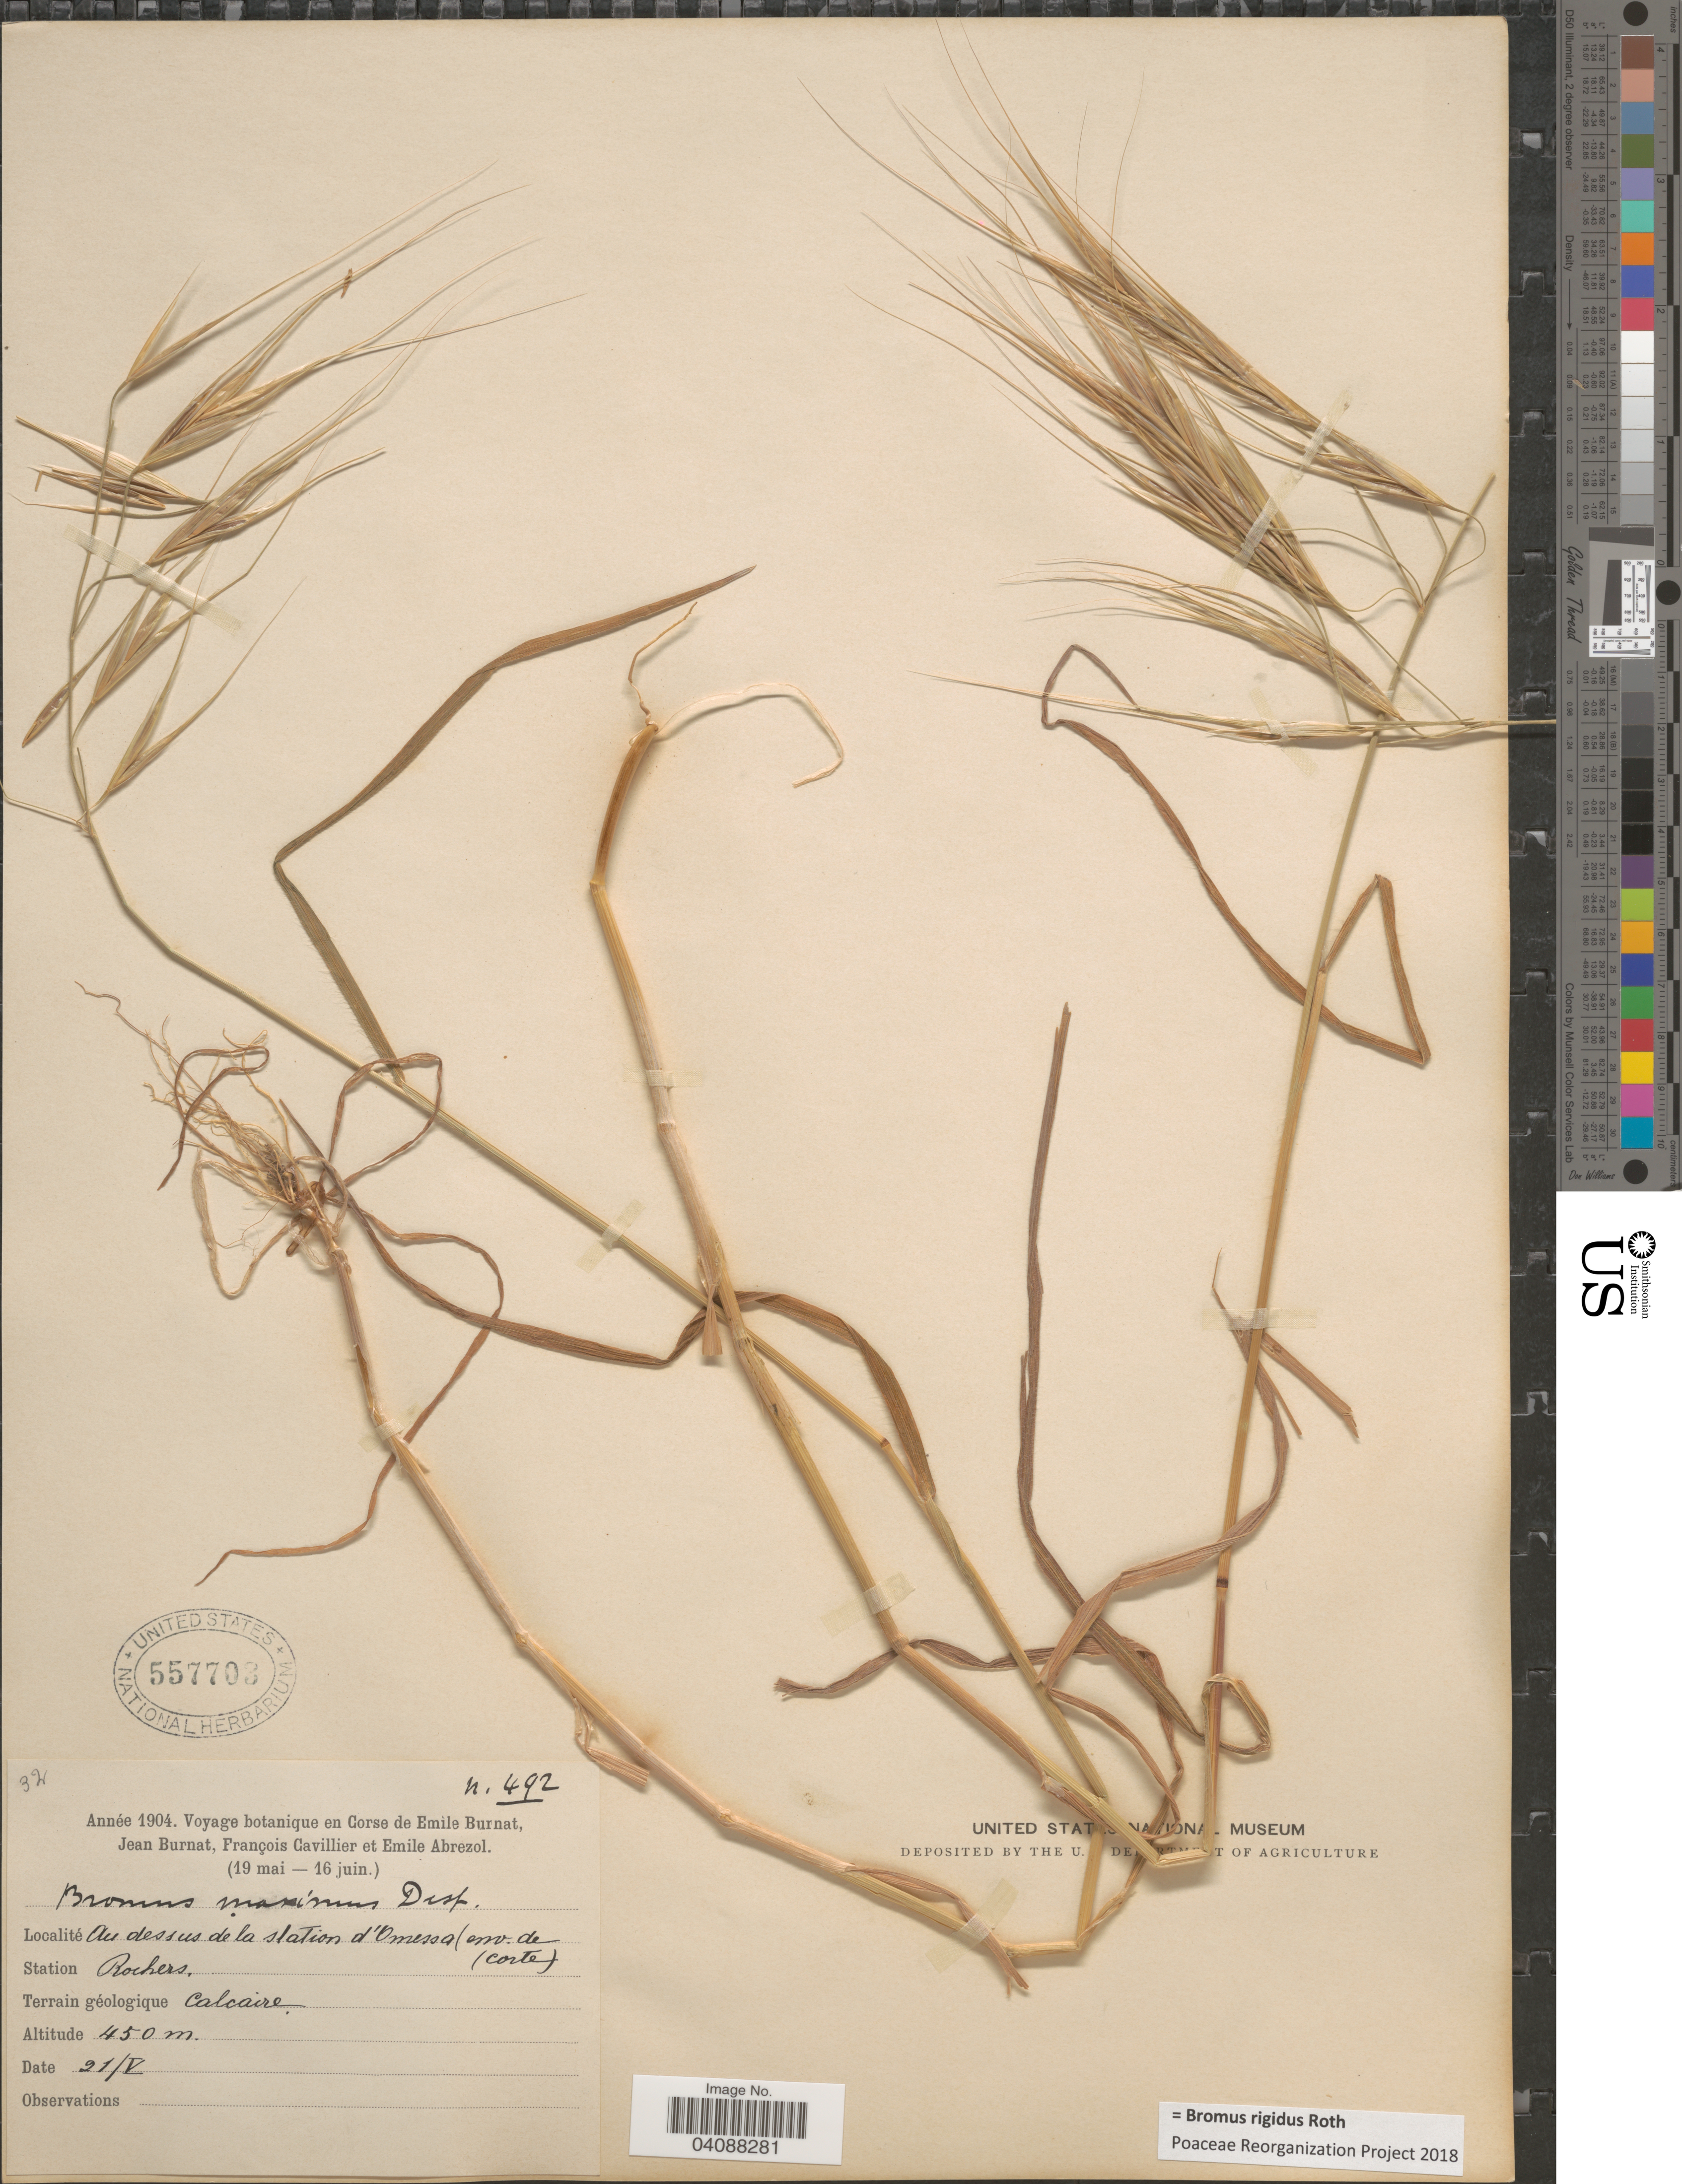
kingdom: Plantae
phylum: Tracheophyta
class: Liliopsida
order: Poales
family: Poaceae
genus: Bromus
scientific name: Bromus rigidus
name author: Roth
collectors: E. Burnat, Burnat, J., F. Cavillier & E. Abrezol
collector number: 492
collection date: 1904-05-21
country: France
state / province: Corsica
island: Corse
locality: Voyage botanique en Corse.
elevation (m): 450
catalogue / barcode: US 557703